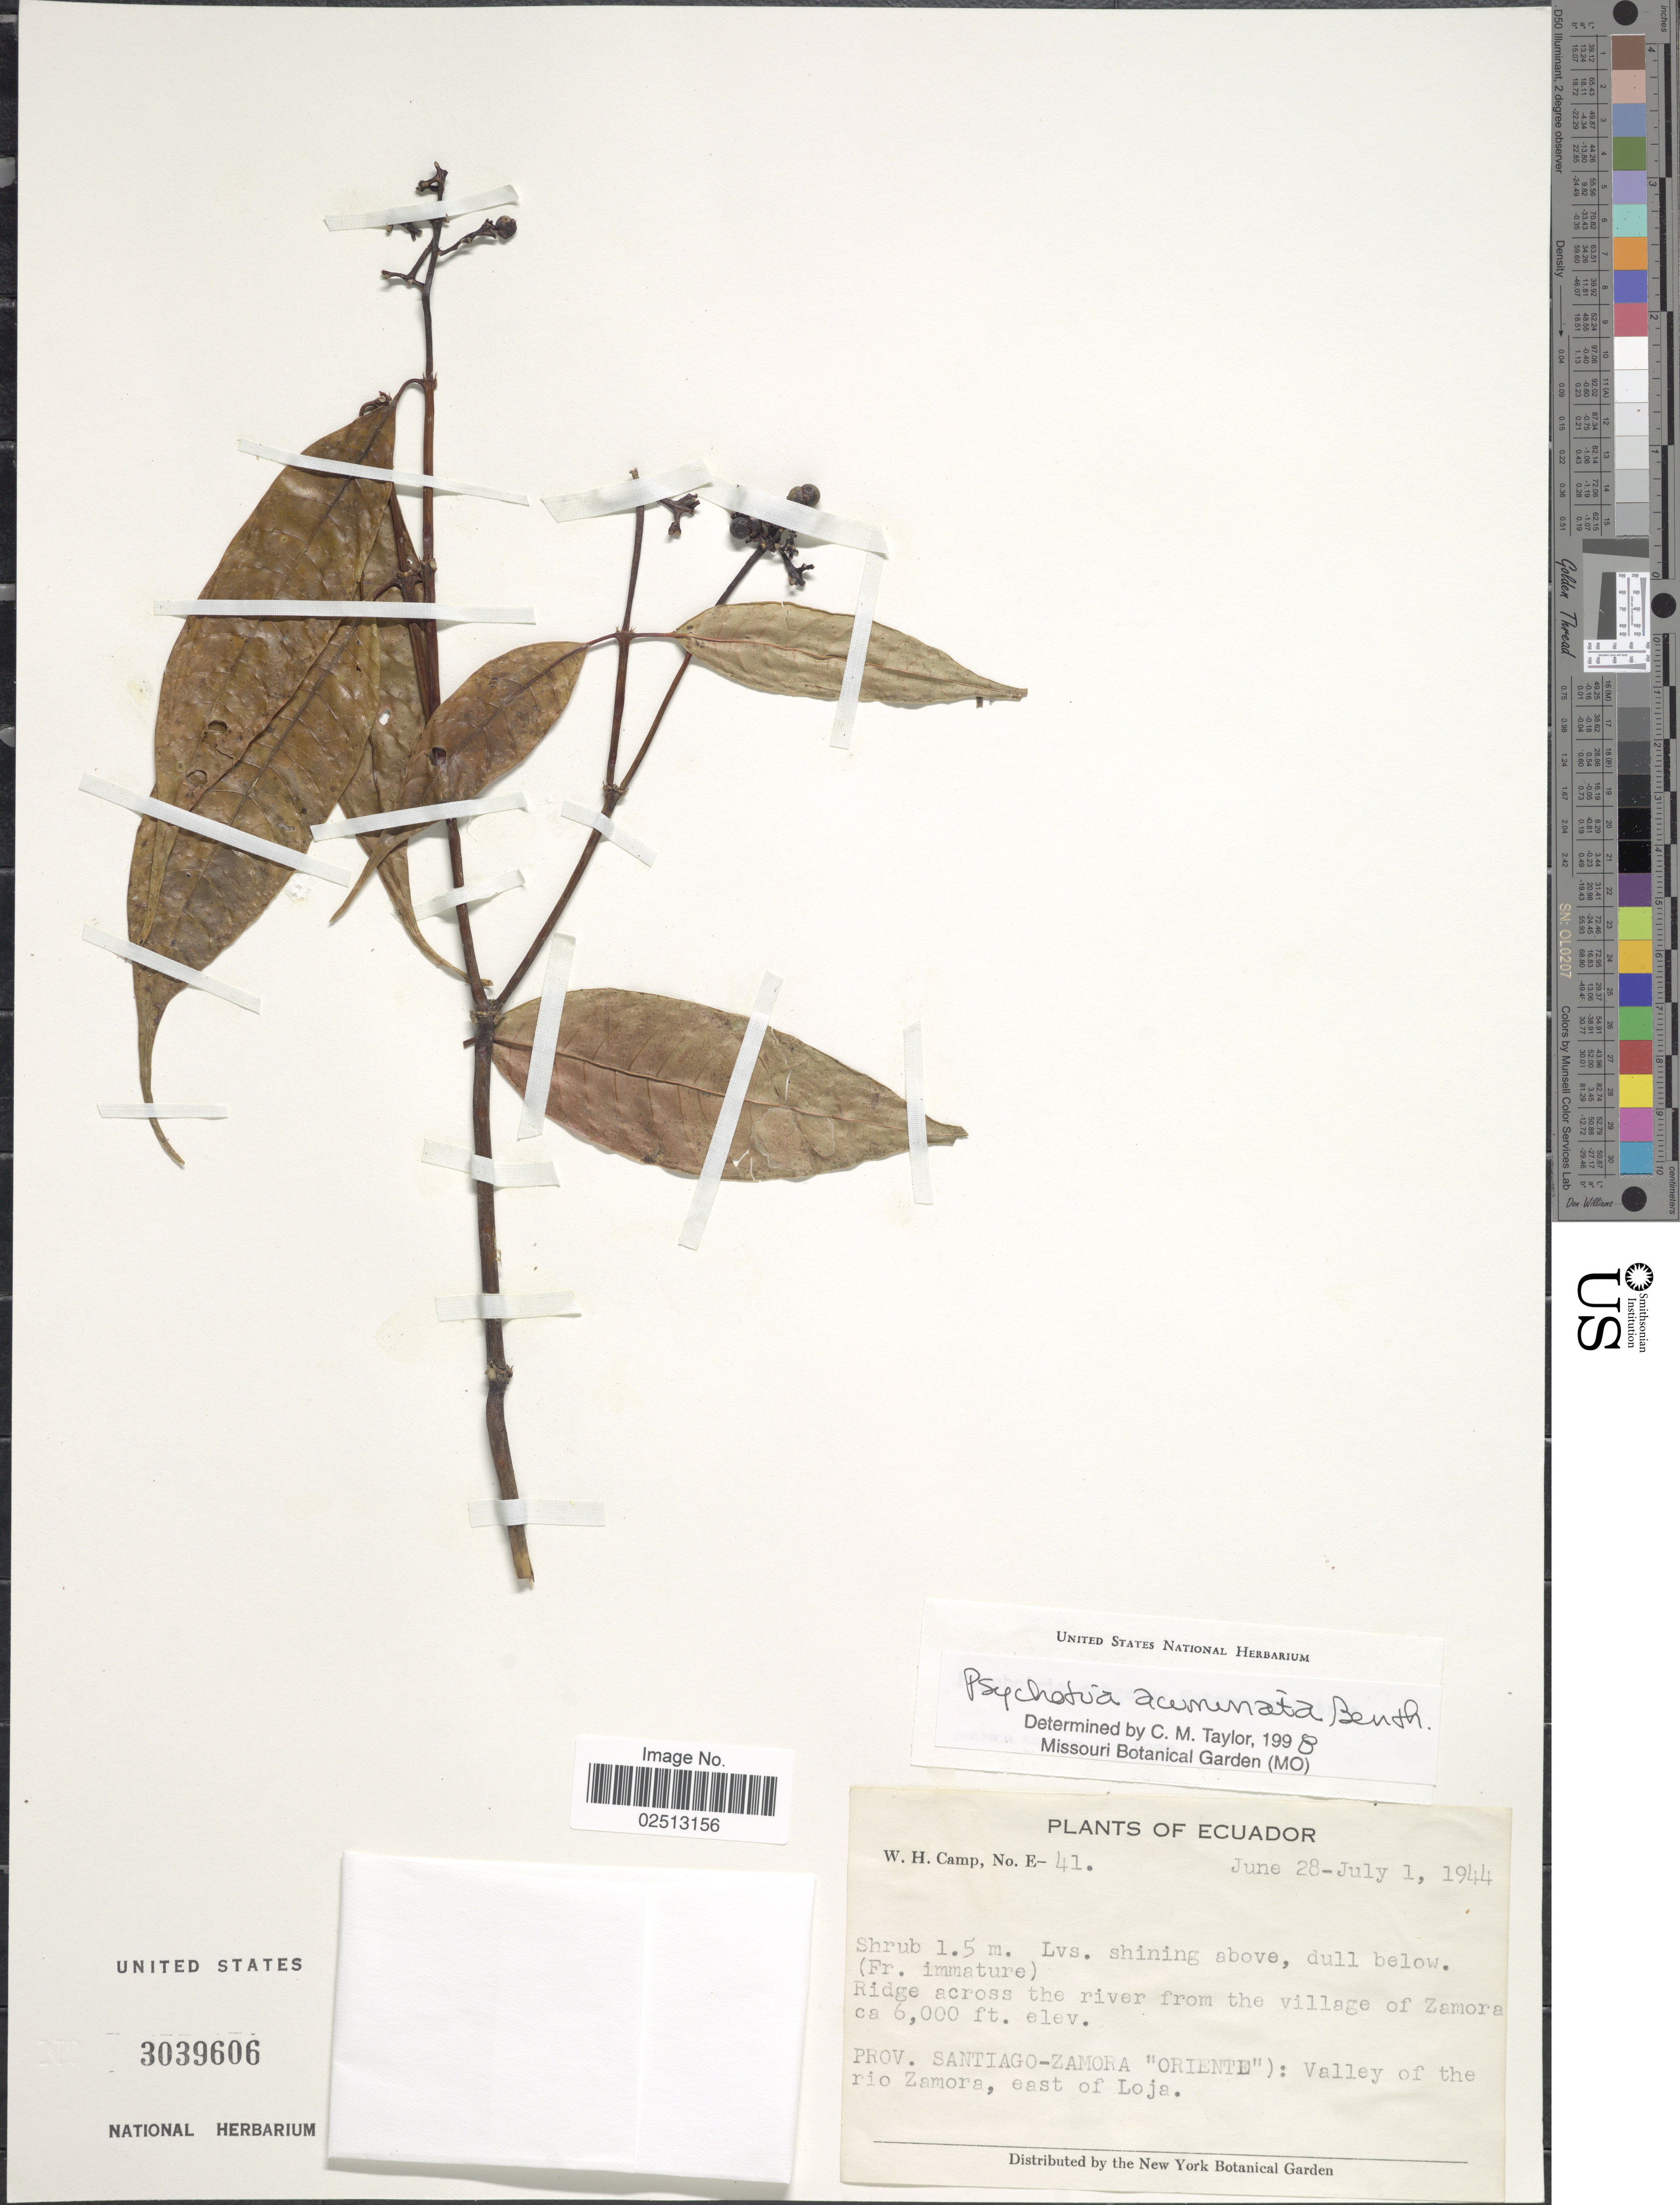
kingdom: Plantae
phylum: Tracheophyta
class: Magnoliopsida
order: Gentianales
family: Rubiaceae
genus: Psychotria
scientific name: Psychotria acuminata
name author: Benth.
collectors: W. H. Camp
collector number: E-41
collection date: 1944-06-28/1944-07-01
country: Ecuador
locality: Prov. Santiago-Zamora "Oriente"): Valley of the rio Zamora, east of Loja. Ridge across the river from the village of Zamora.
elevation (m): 1829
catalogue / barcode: US 3039606